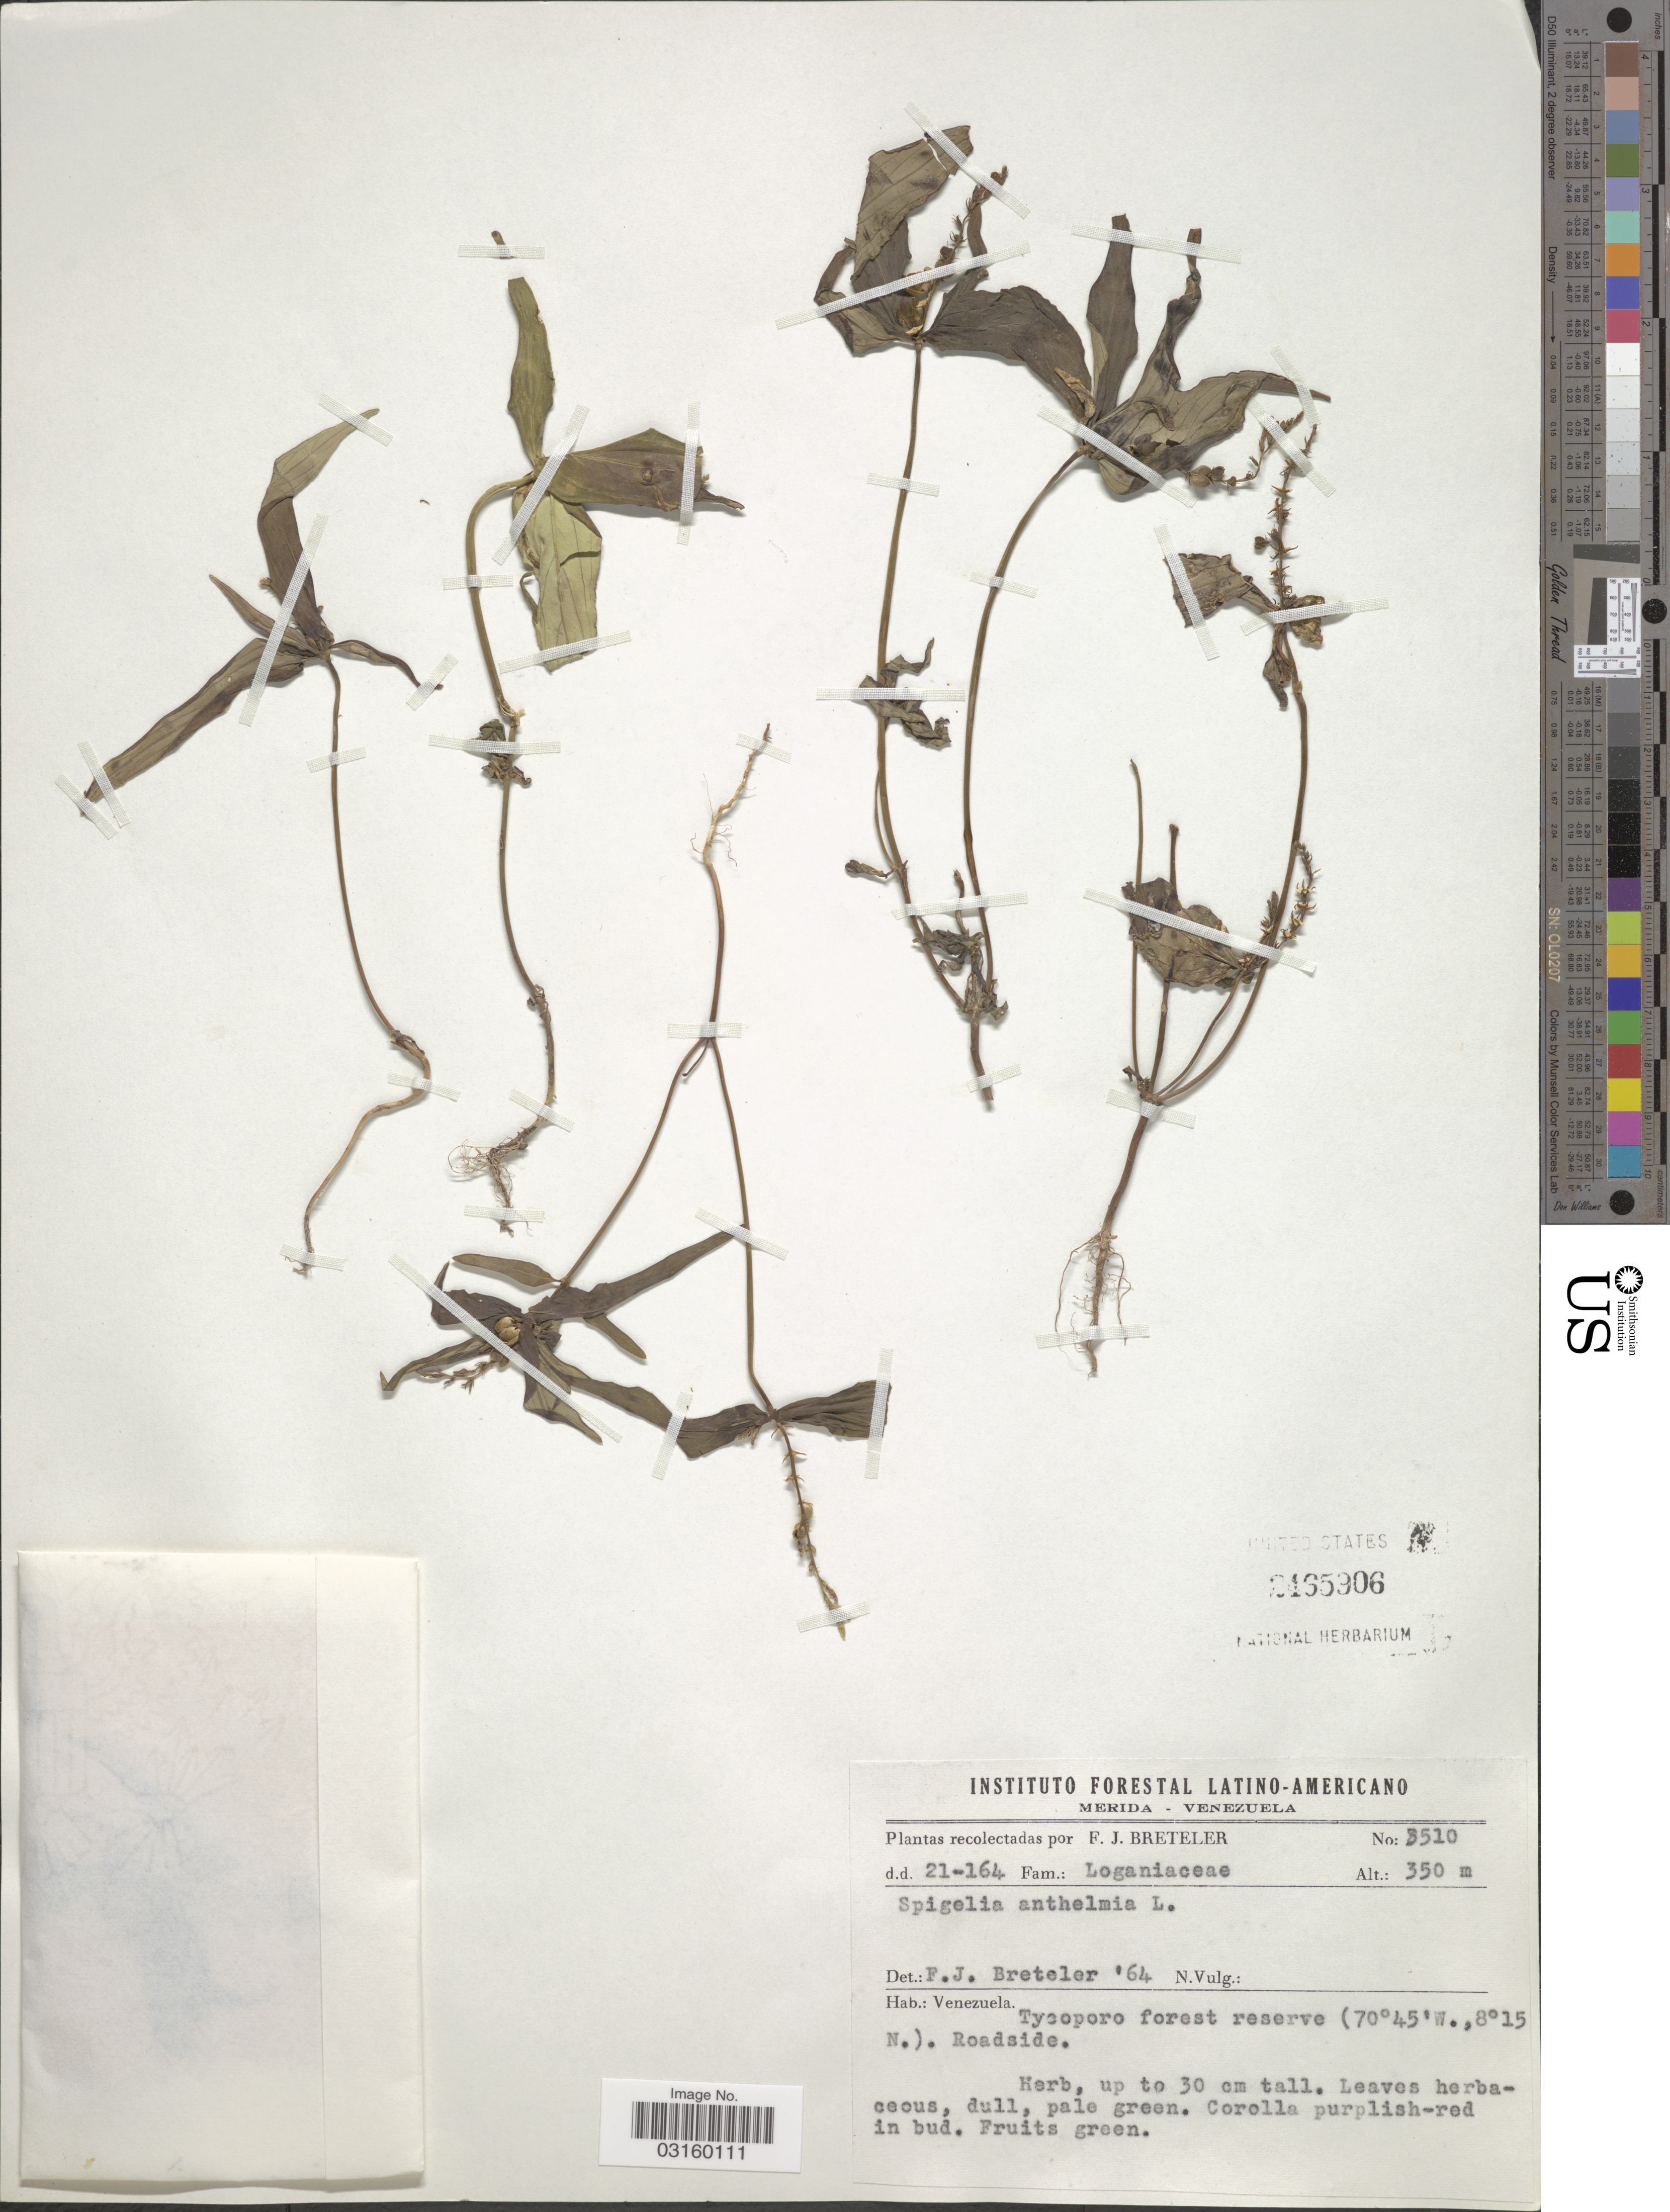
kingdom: Plantae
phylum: Tracheophyta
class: Magnoliopsida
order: Gentianales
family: Loganiaceae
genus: Spigelia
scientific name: Spigelia anthelmia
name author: L.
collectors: F. J. Breteler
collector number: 3510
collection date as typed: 21-164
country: Venezuela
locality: Tycoporo forest reserve.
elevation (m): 350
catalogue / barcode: US 2465906